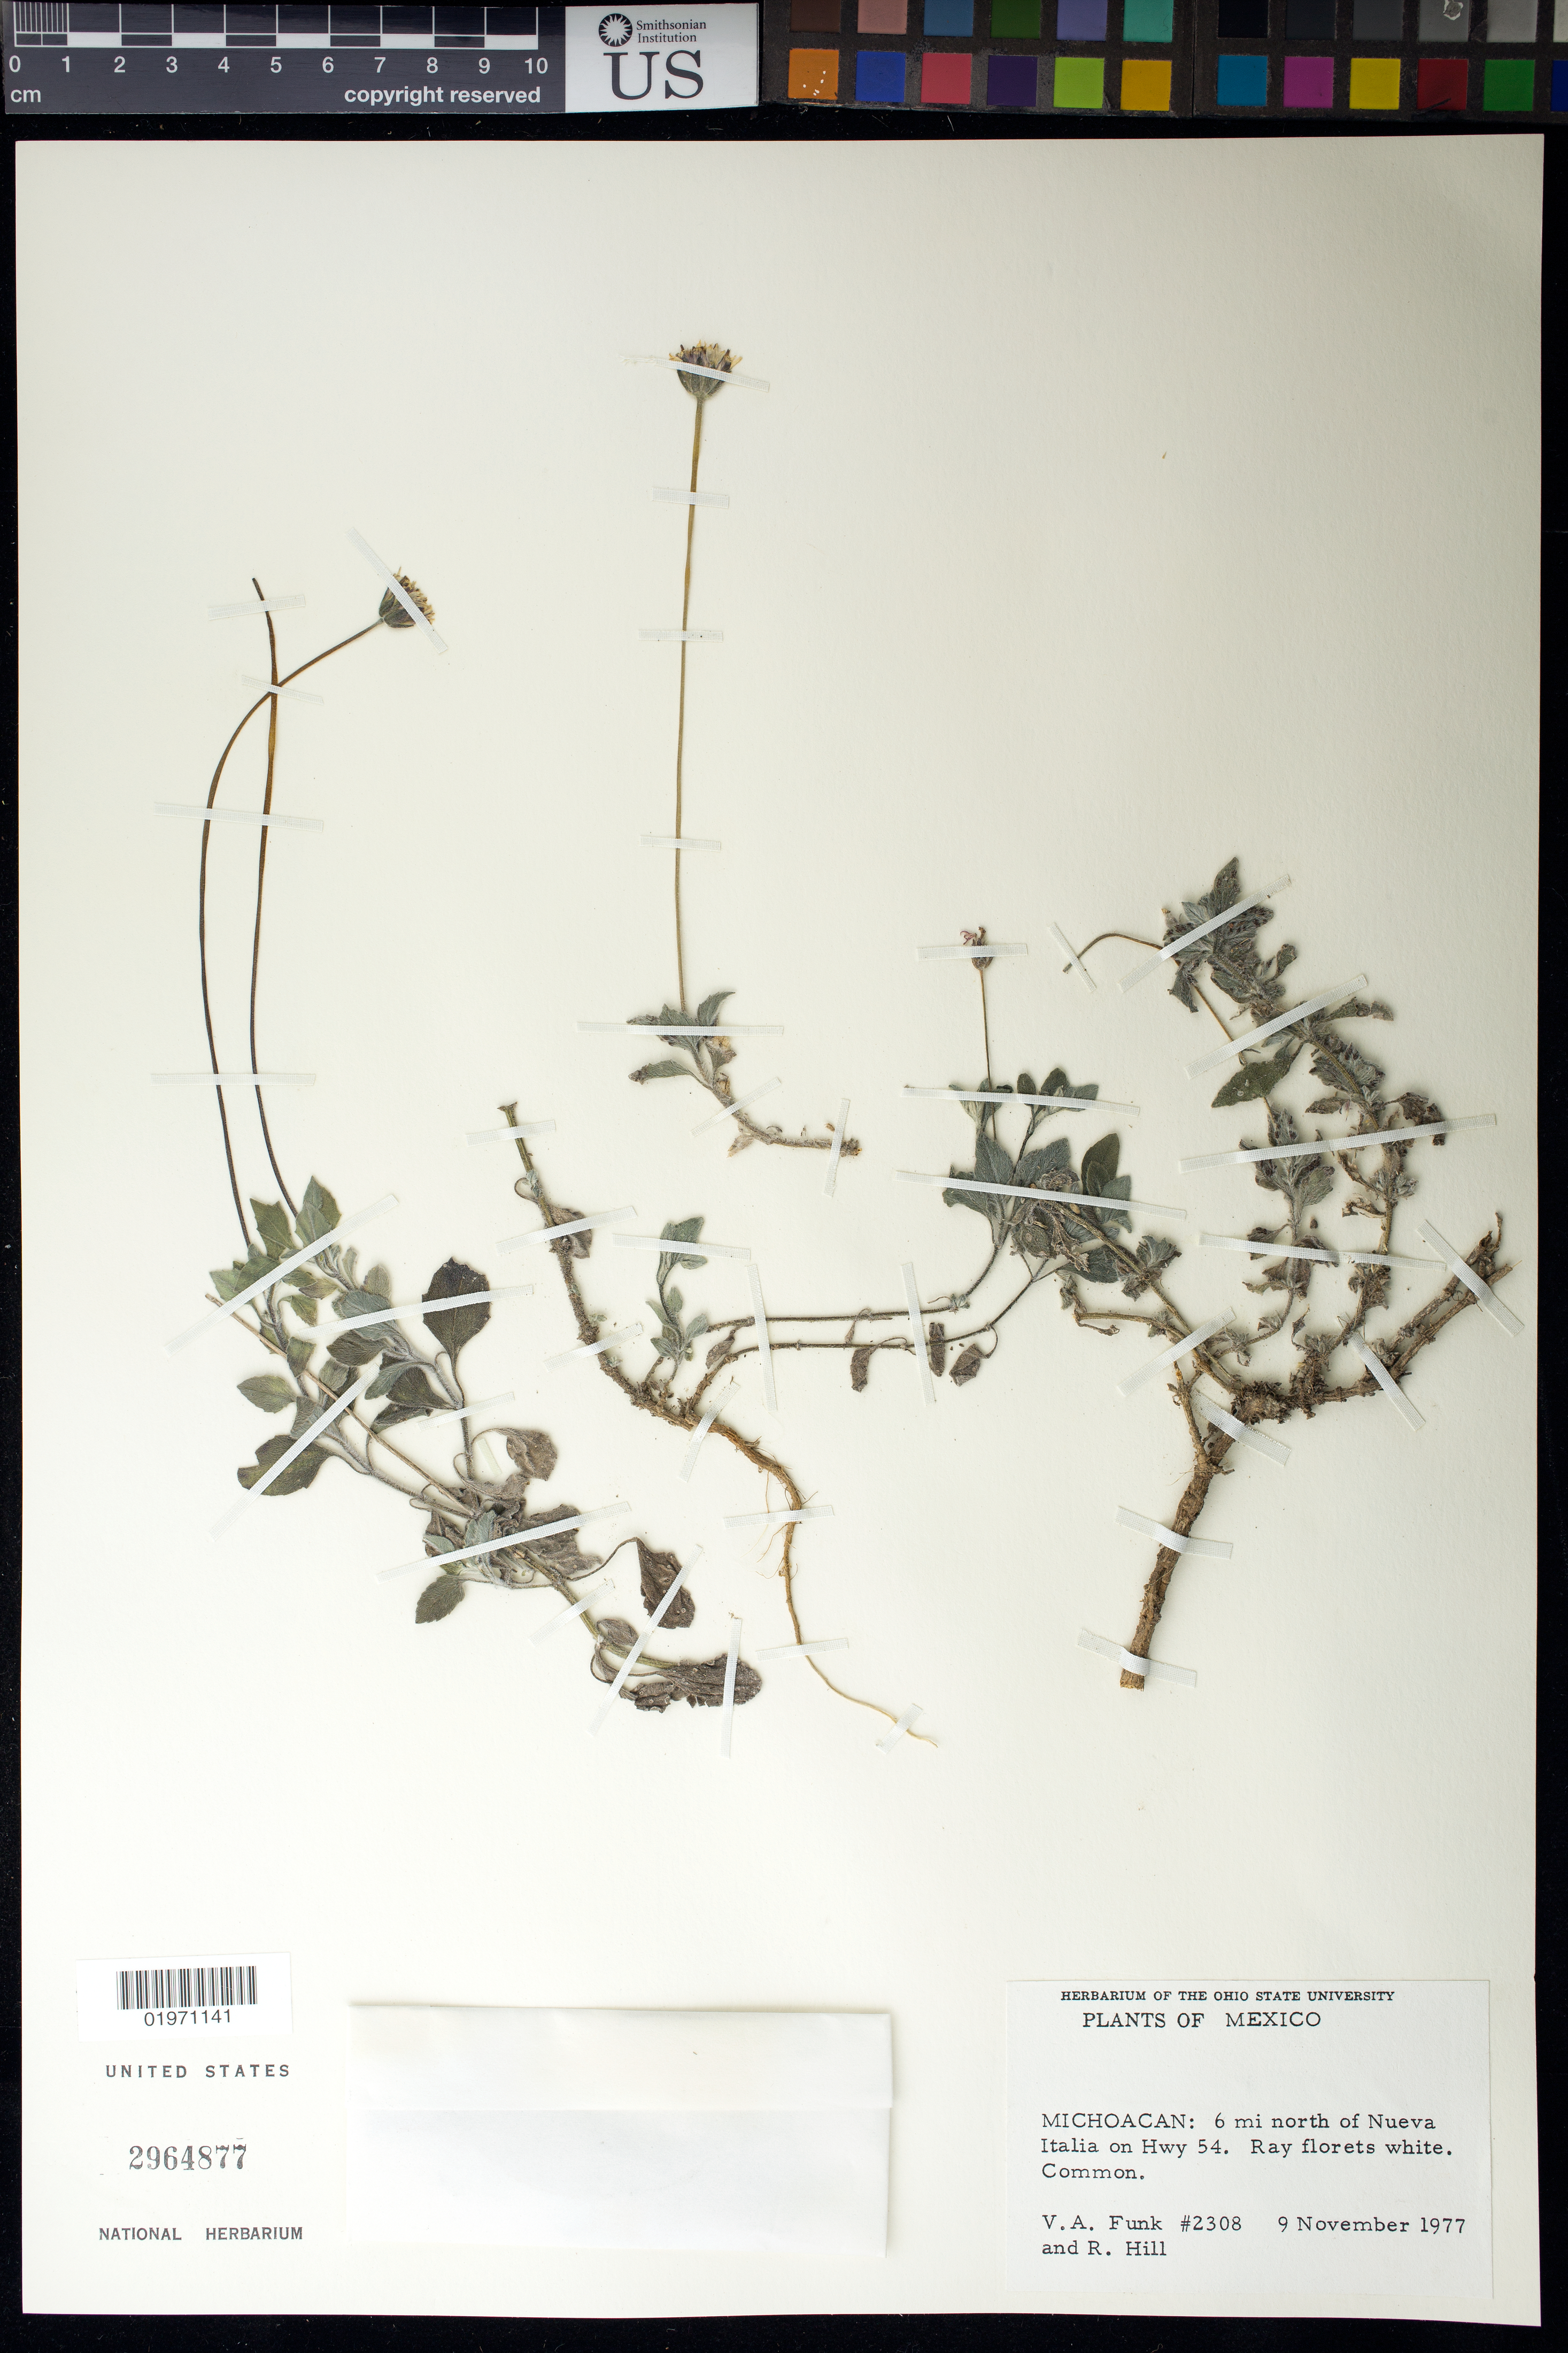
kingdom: Plantae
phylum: Tracheophyta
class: Magnoliopsida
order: Asterales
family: Asteraceae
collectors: V. Funk & R. Hill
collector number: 2308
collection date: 1977-11-09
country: Mexico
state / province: Michoacán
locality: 6 mi north of Nueva Italia on Hwy 54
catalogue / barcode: US 2964877